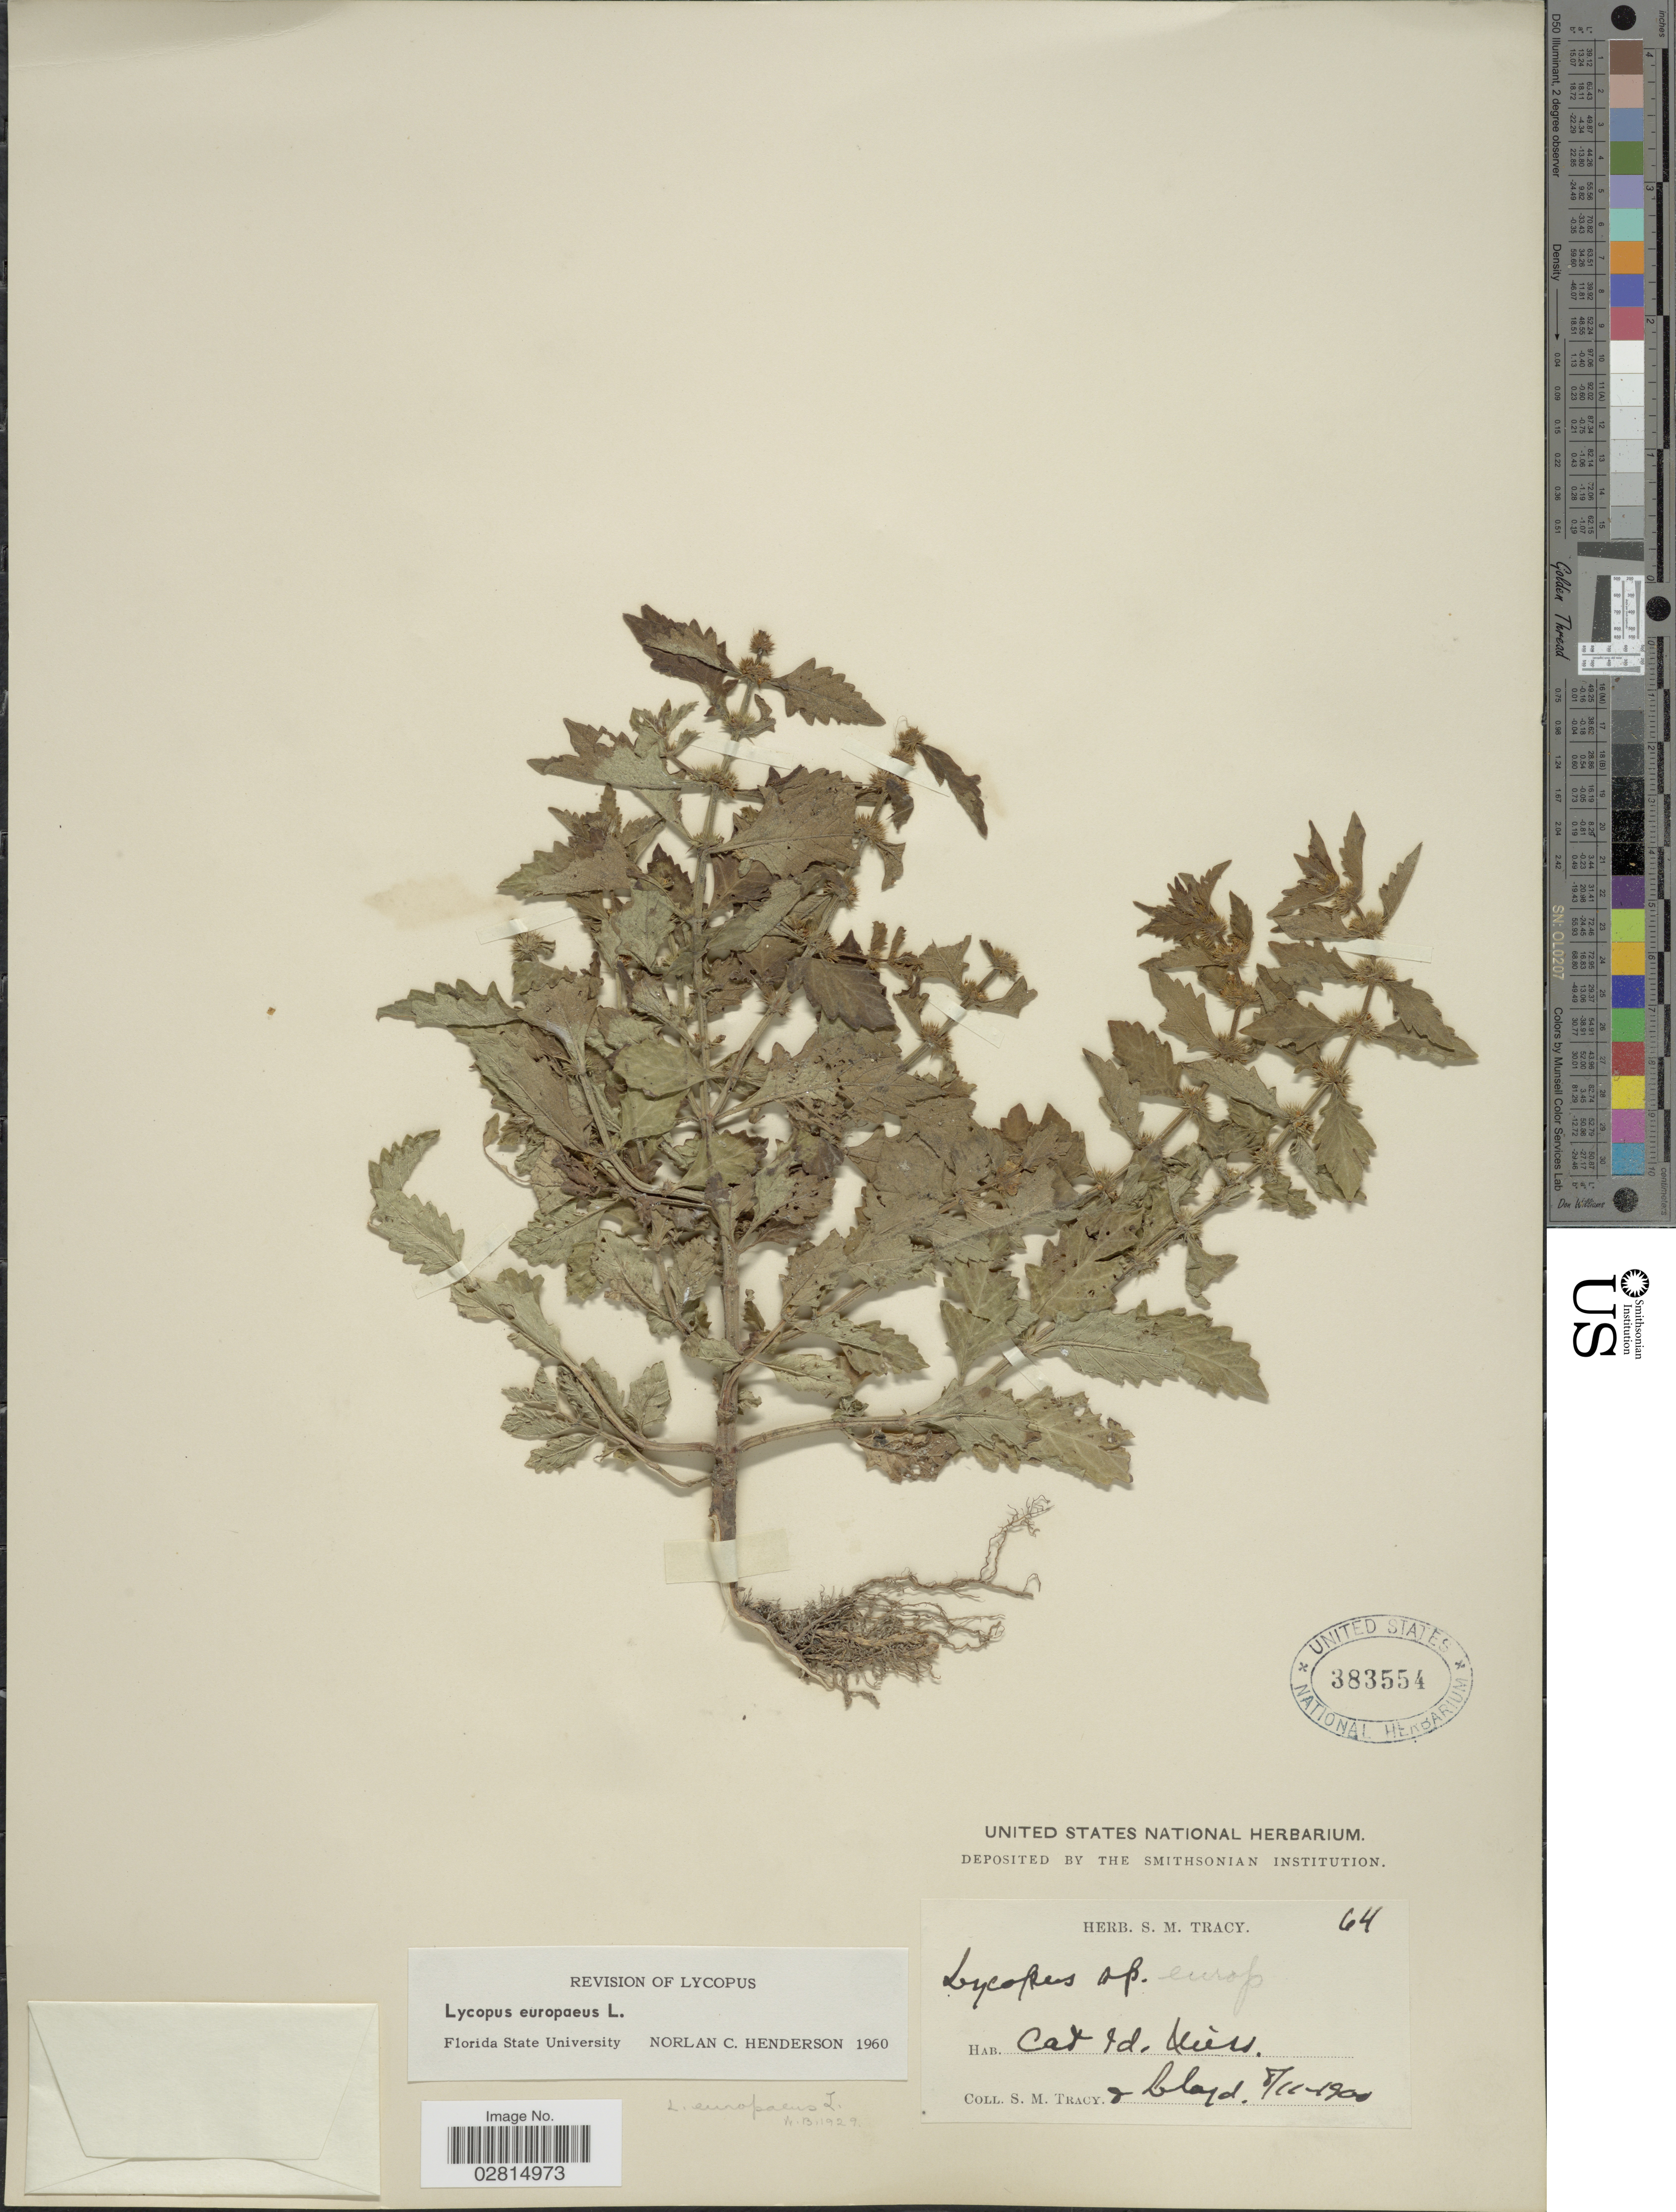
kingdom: Plantae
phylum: Tracheophyta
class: Magnoliopsida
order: Lamiales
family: Lamiaceae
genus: Lycopus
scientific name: Lycopus europaeus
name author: L.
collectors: S. M. Tracy & -- Lloyd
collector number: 64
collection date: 1900-11-08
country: United States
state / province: Mississippi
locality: Cat Id., Miss.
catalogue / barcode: US 383554